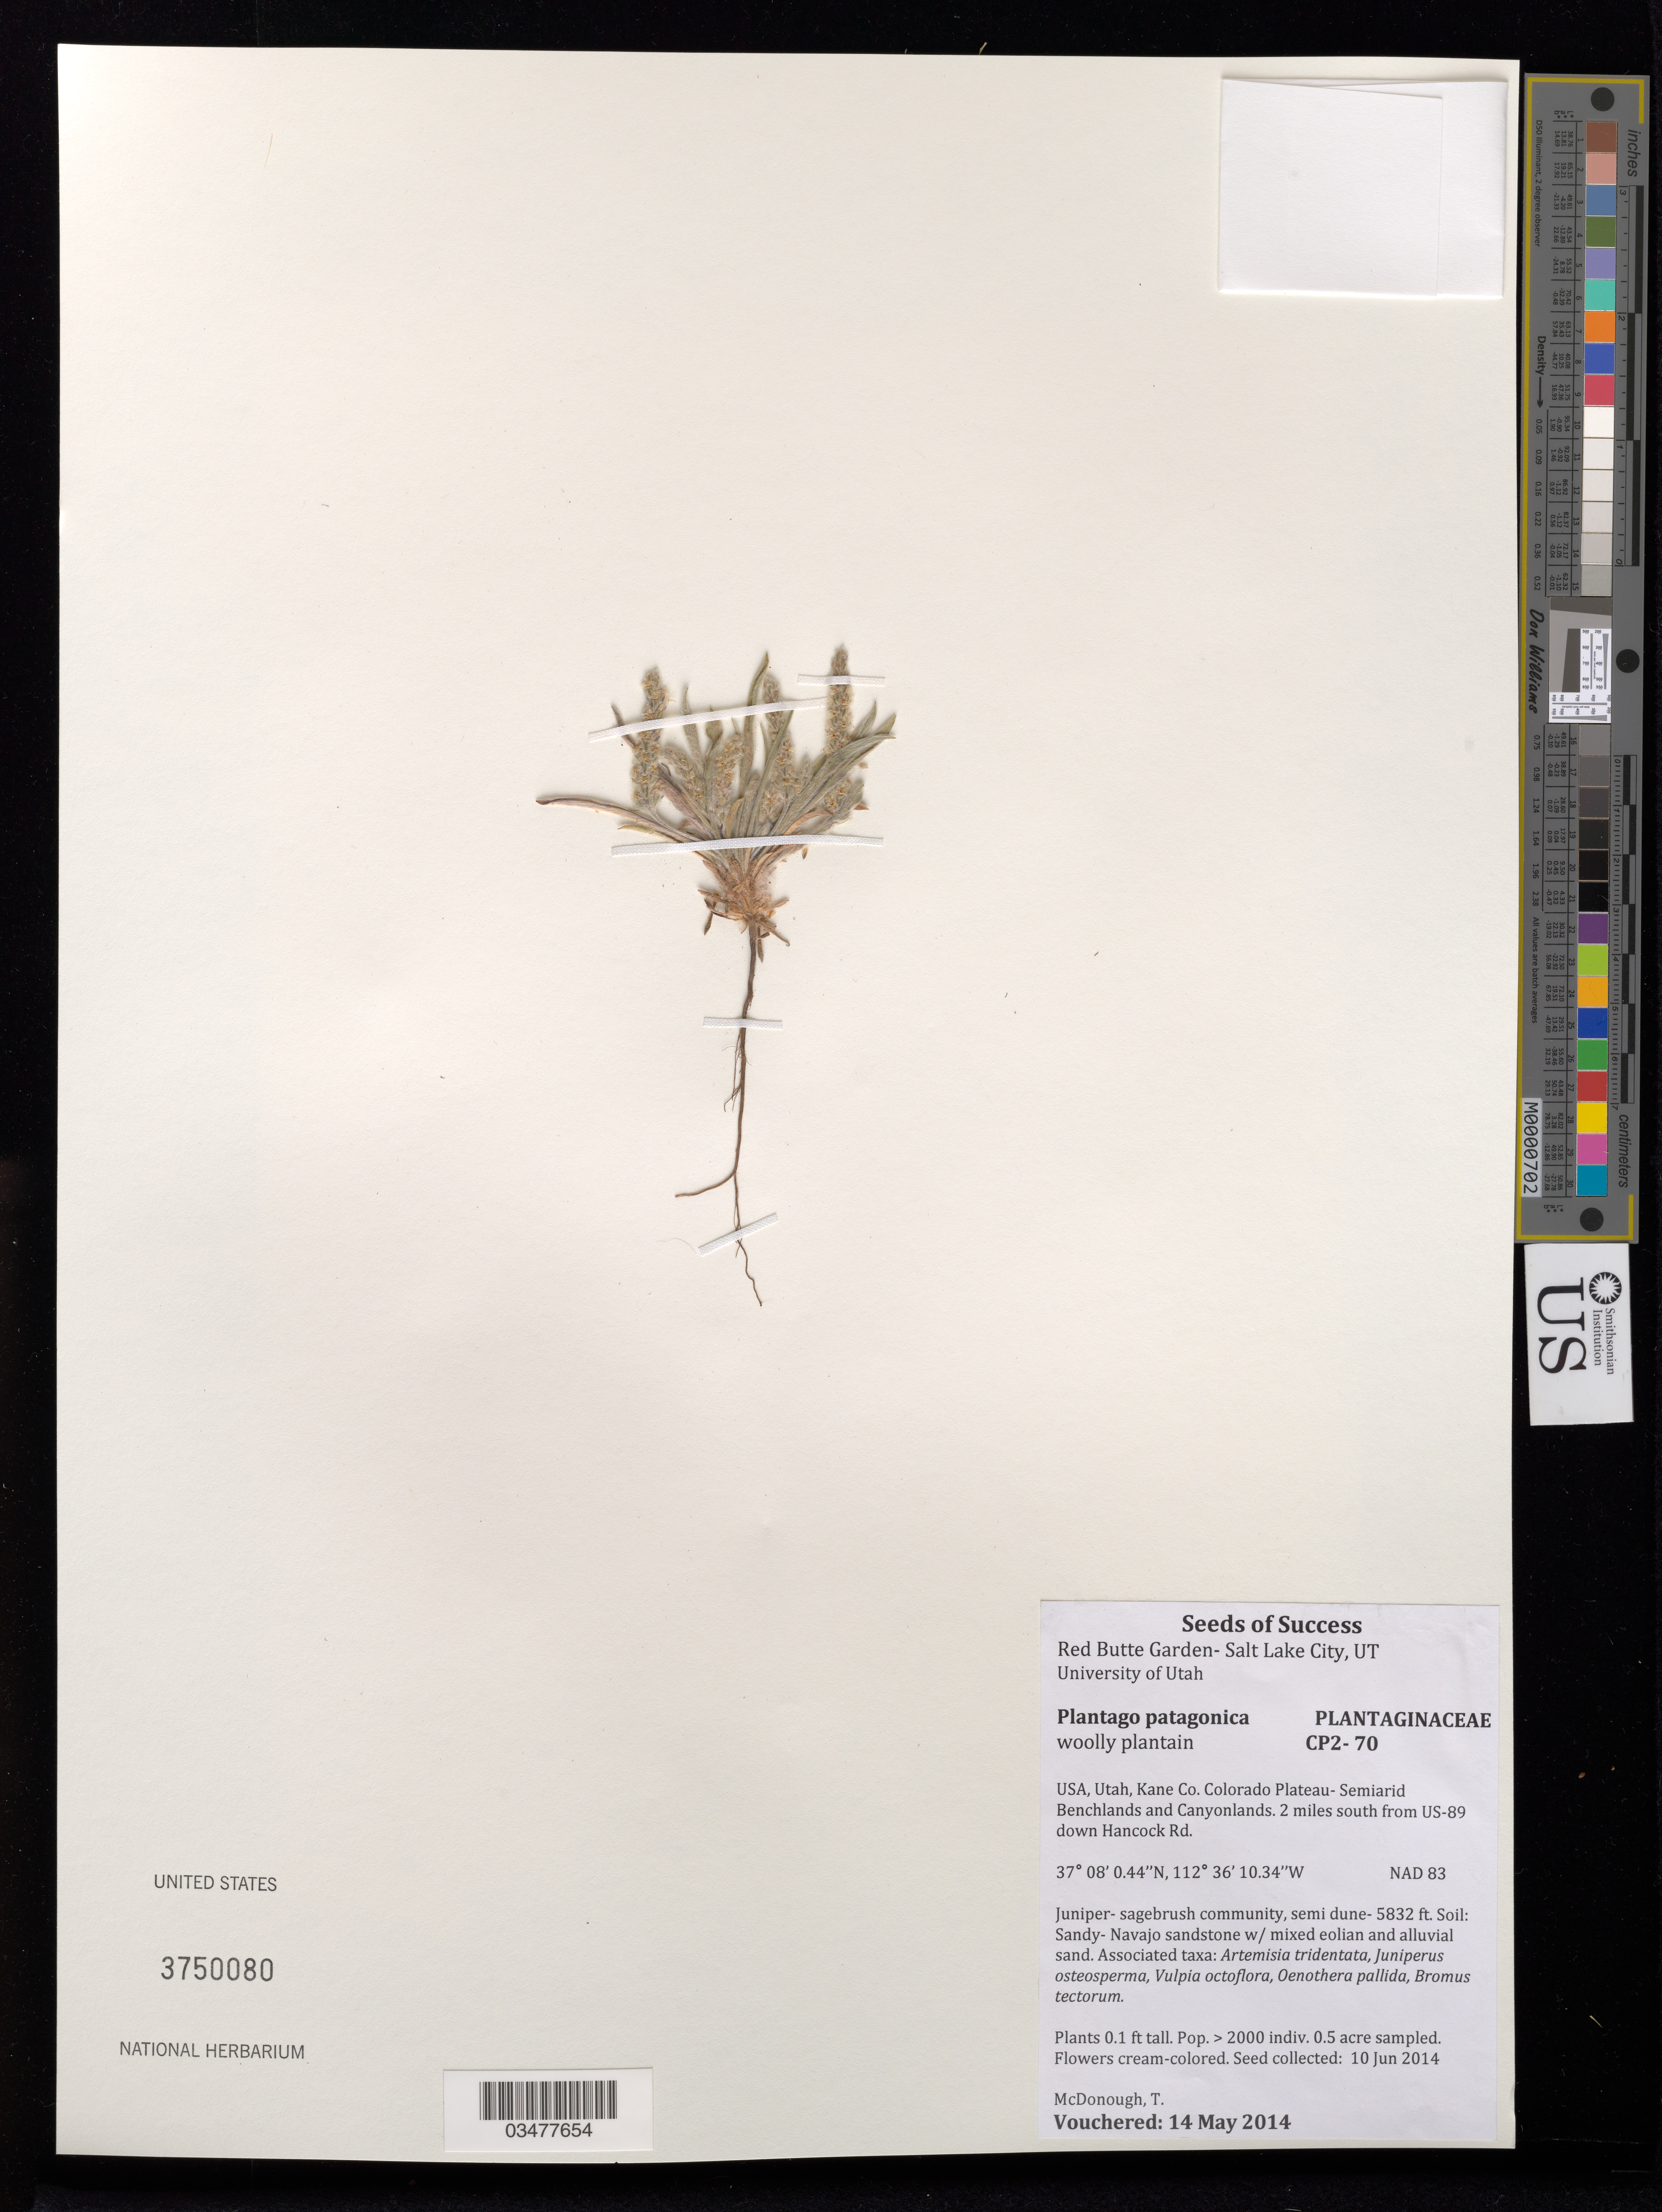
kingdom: Plantae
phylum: Tracheophyta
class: Magnoliopsida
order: Lamiales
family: Plantaginaceae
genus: Plantago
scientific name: Plantago patagonica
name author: Jacq.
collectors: T. McDonough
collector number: CP2-70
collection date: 2014-06-10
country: United States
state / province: Utah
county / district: Kane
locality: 2 mi. S from US-89 down Hancock Rd.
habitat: Juniper-sagebrush community, semi dune. Soil: Sandy- Navajo sandstone w/eolian and alluvial sand. With Artemisia tridentata, Vulpia octoflora, Bromus tectorum, etc.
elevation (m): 1778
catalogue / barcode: US 3750080